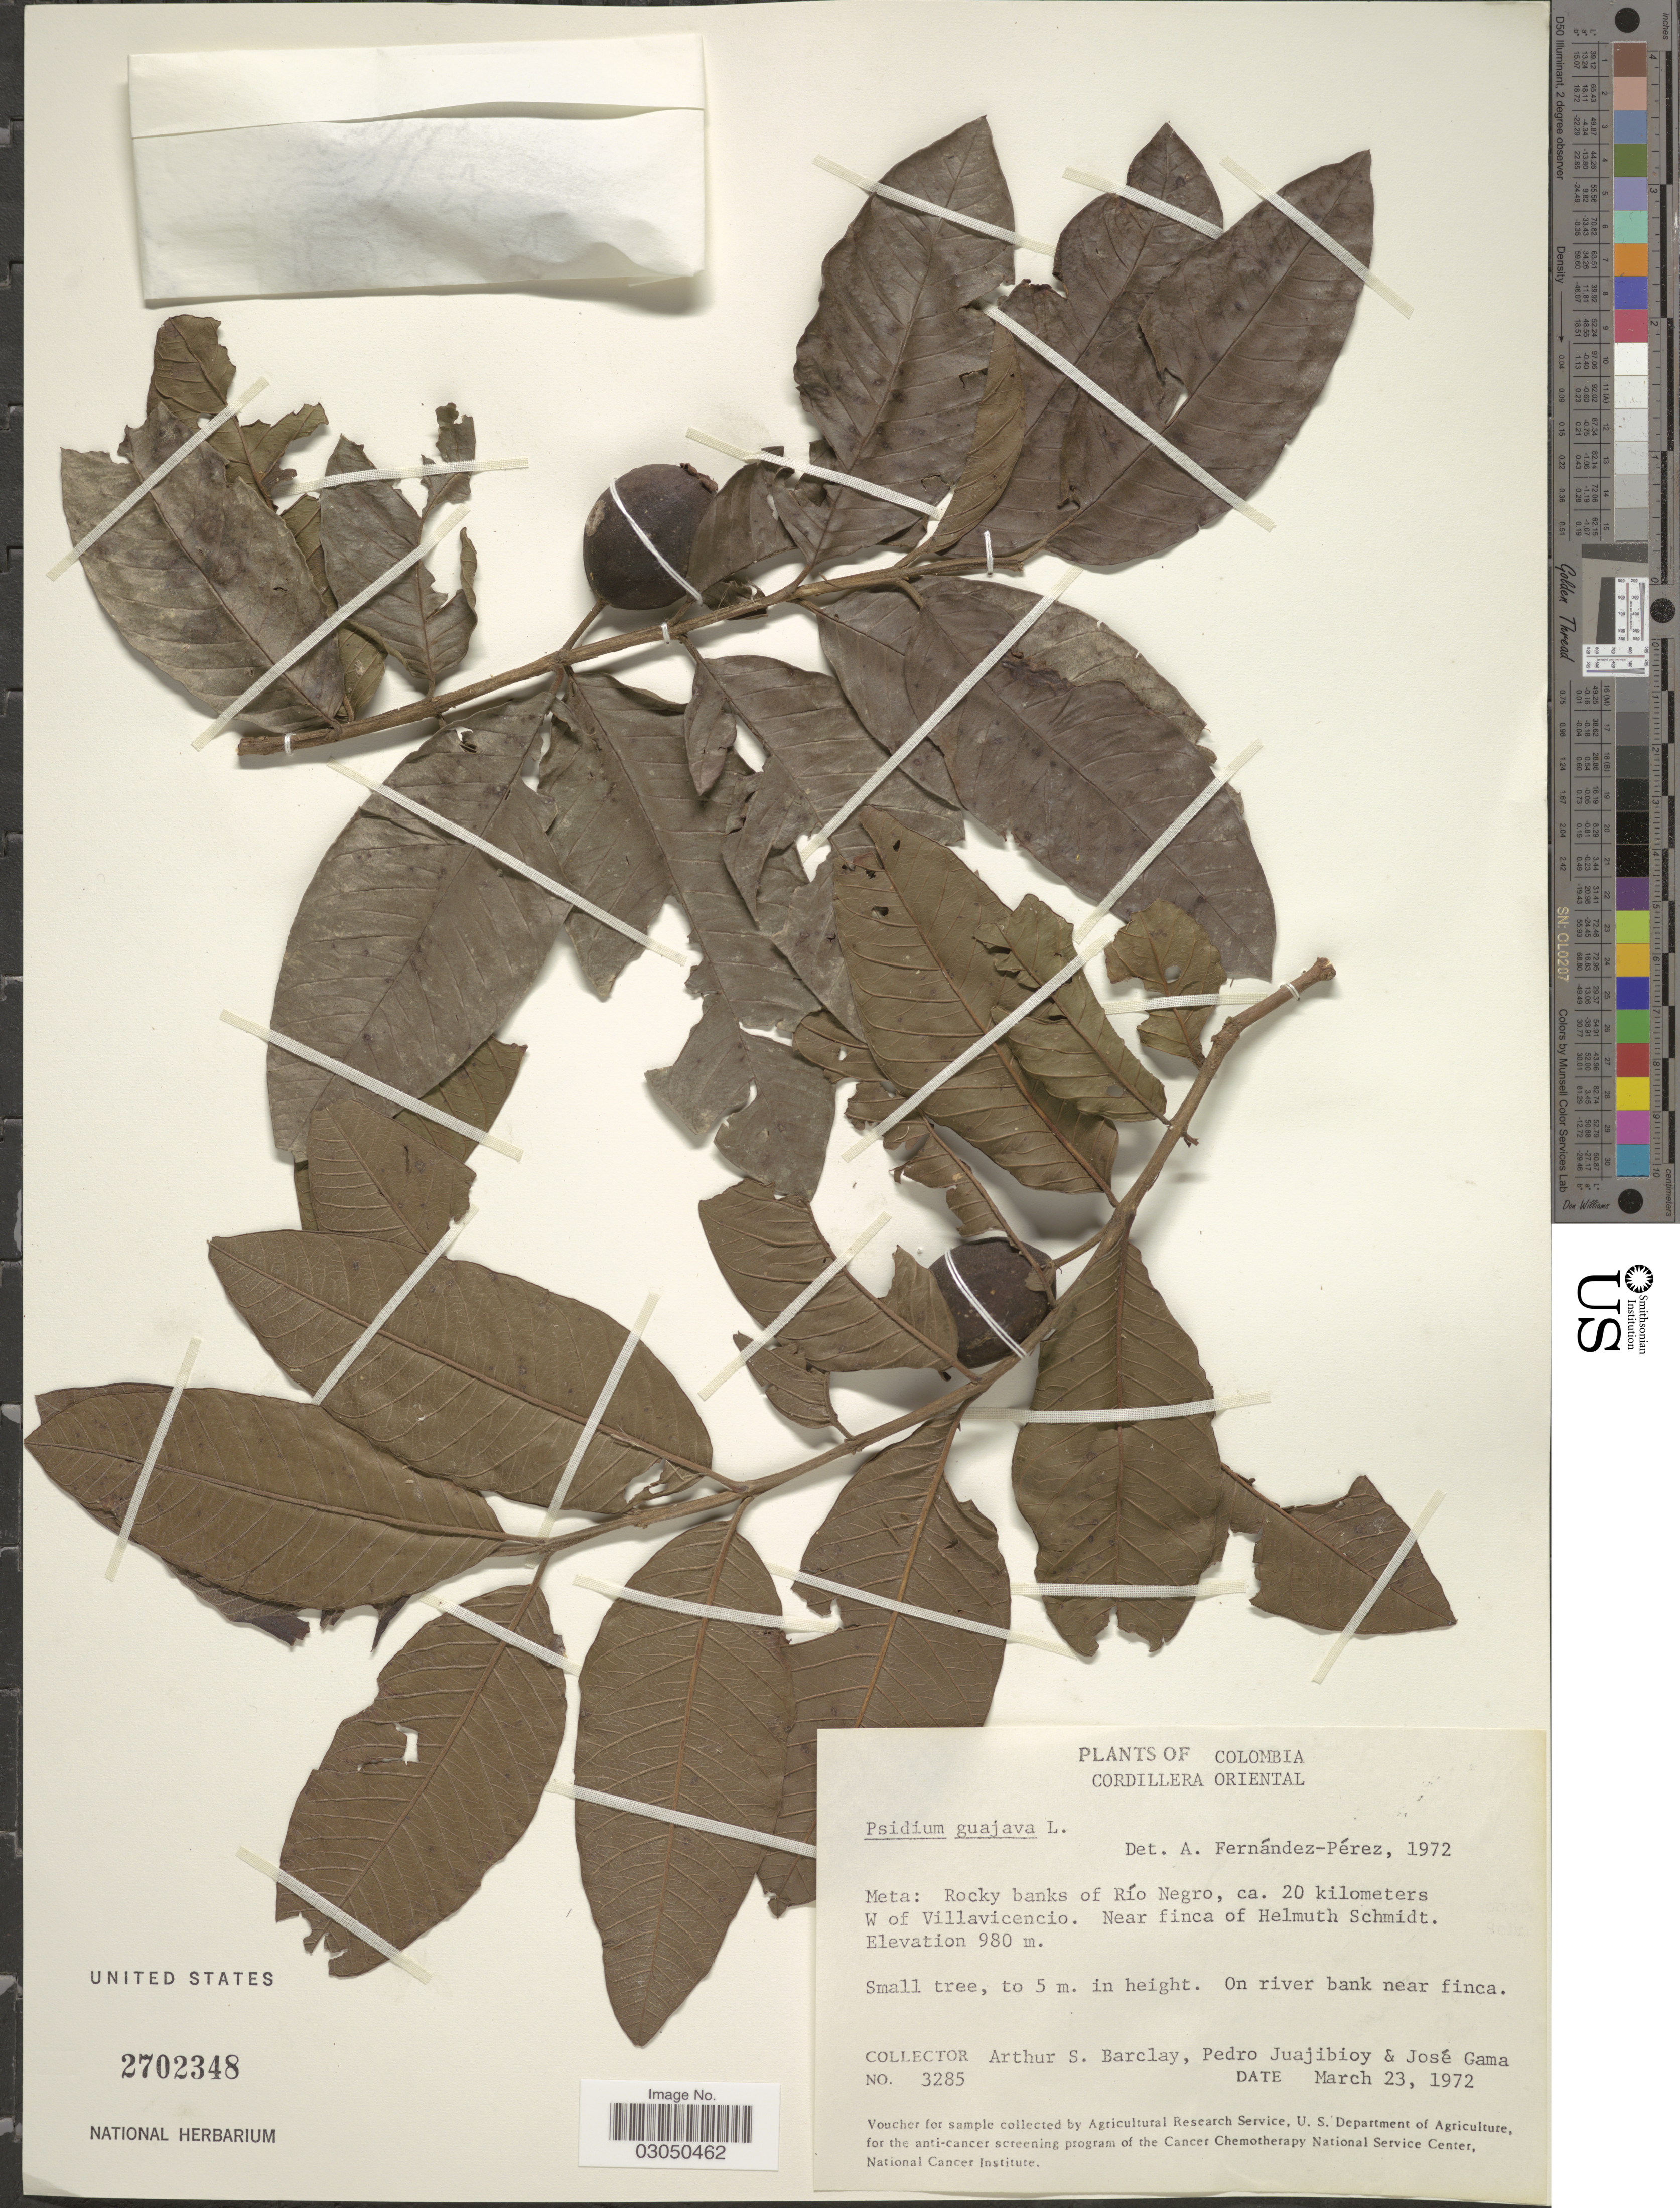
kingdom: Plantae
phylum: Tracheophyta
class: Magnoliopsida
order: Myrtales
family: Myrtaceae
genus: Psidium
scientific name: Psidium guajava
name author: L.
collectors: A. S. Barclay, P. Juajibioy & J. Gama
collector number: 3285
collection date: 1972-03-23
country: Colombia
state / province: Meta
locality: Cordillera Oriental. Meta: Rocky banks of Río Negro, ca. 20 kilometers W of Villavicencio. Near finca of Helmuth Schmidt.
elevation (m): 980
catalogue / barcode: US 2702348